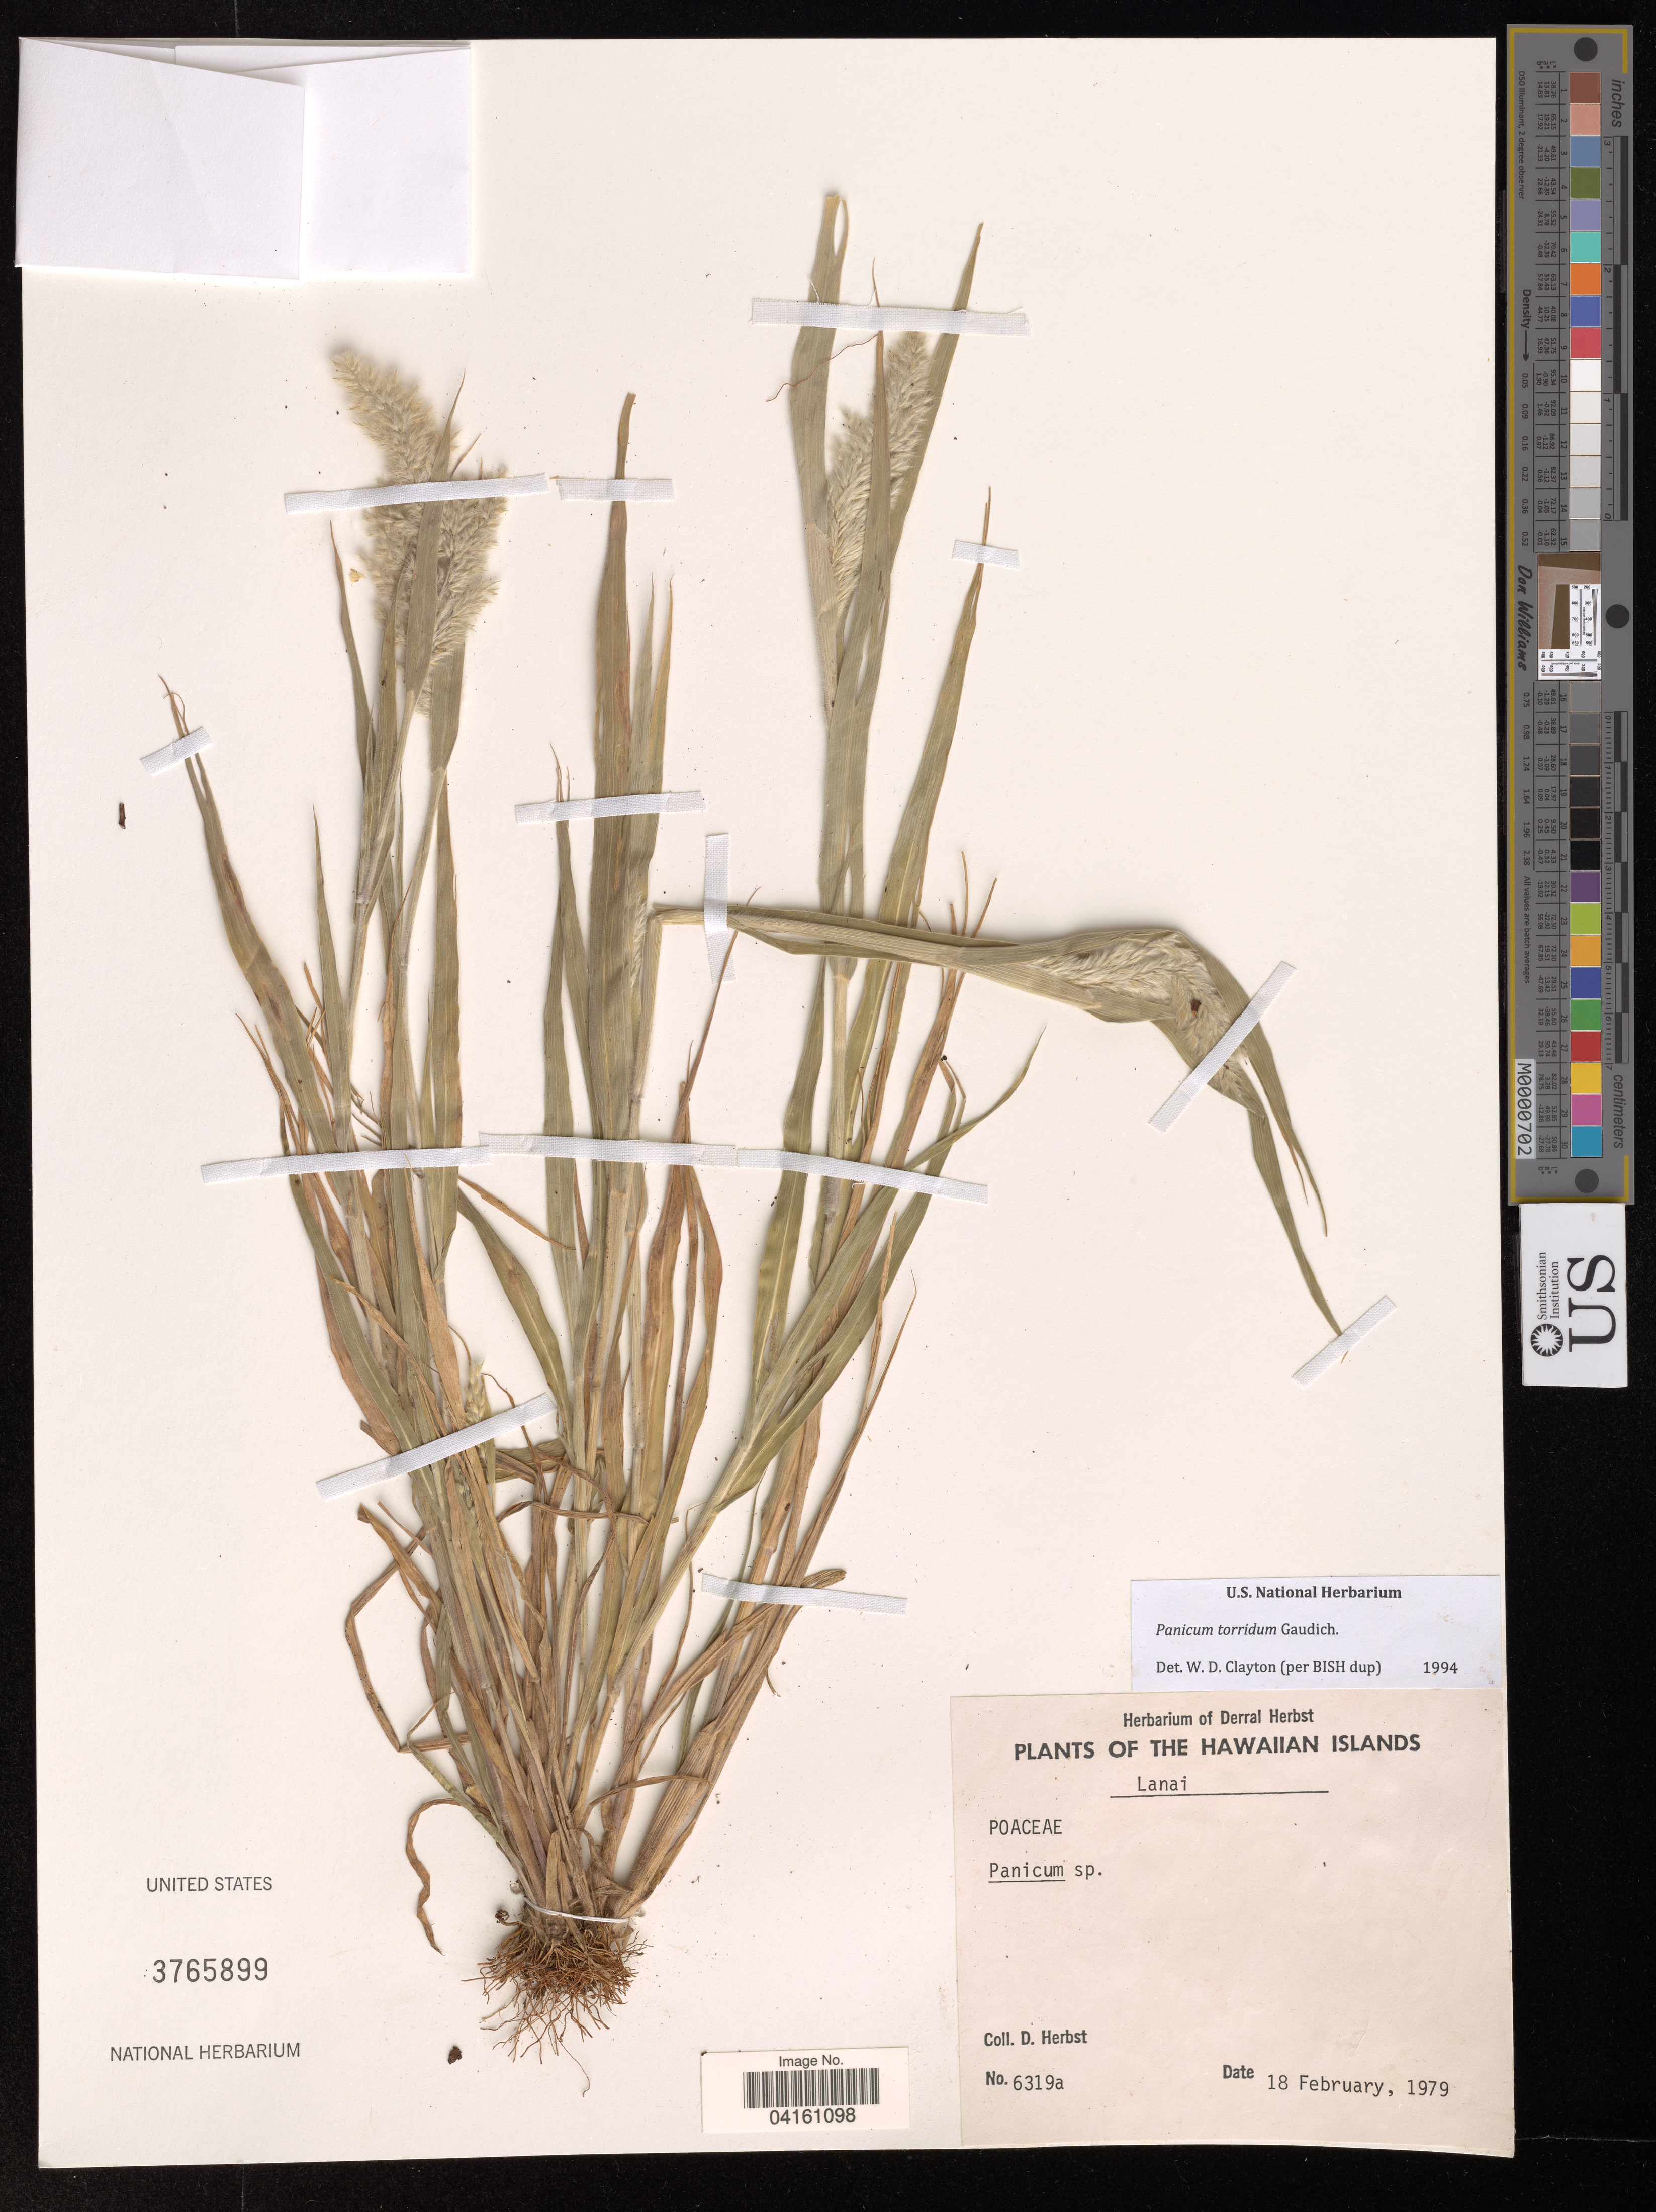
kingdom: Plantae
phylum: Tracheophyta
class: Liliopsida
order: Poales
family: Poaceae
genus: Panicum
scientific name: Panicum sp.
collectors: D. Herbst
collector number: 6319a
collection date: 1979-02-18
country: United States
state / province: Hawaii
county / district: Maui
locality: The Hawaiian Islands. Lanai.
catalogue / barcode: US 3765899